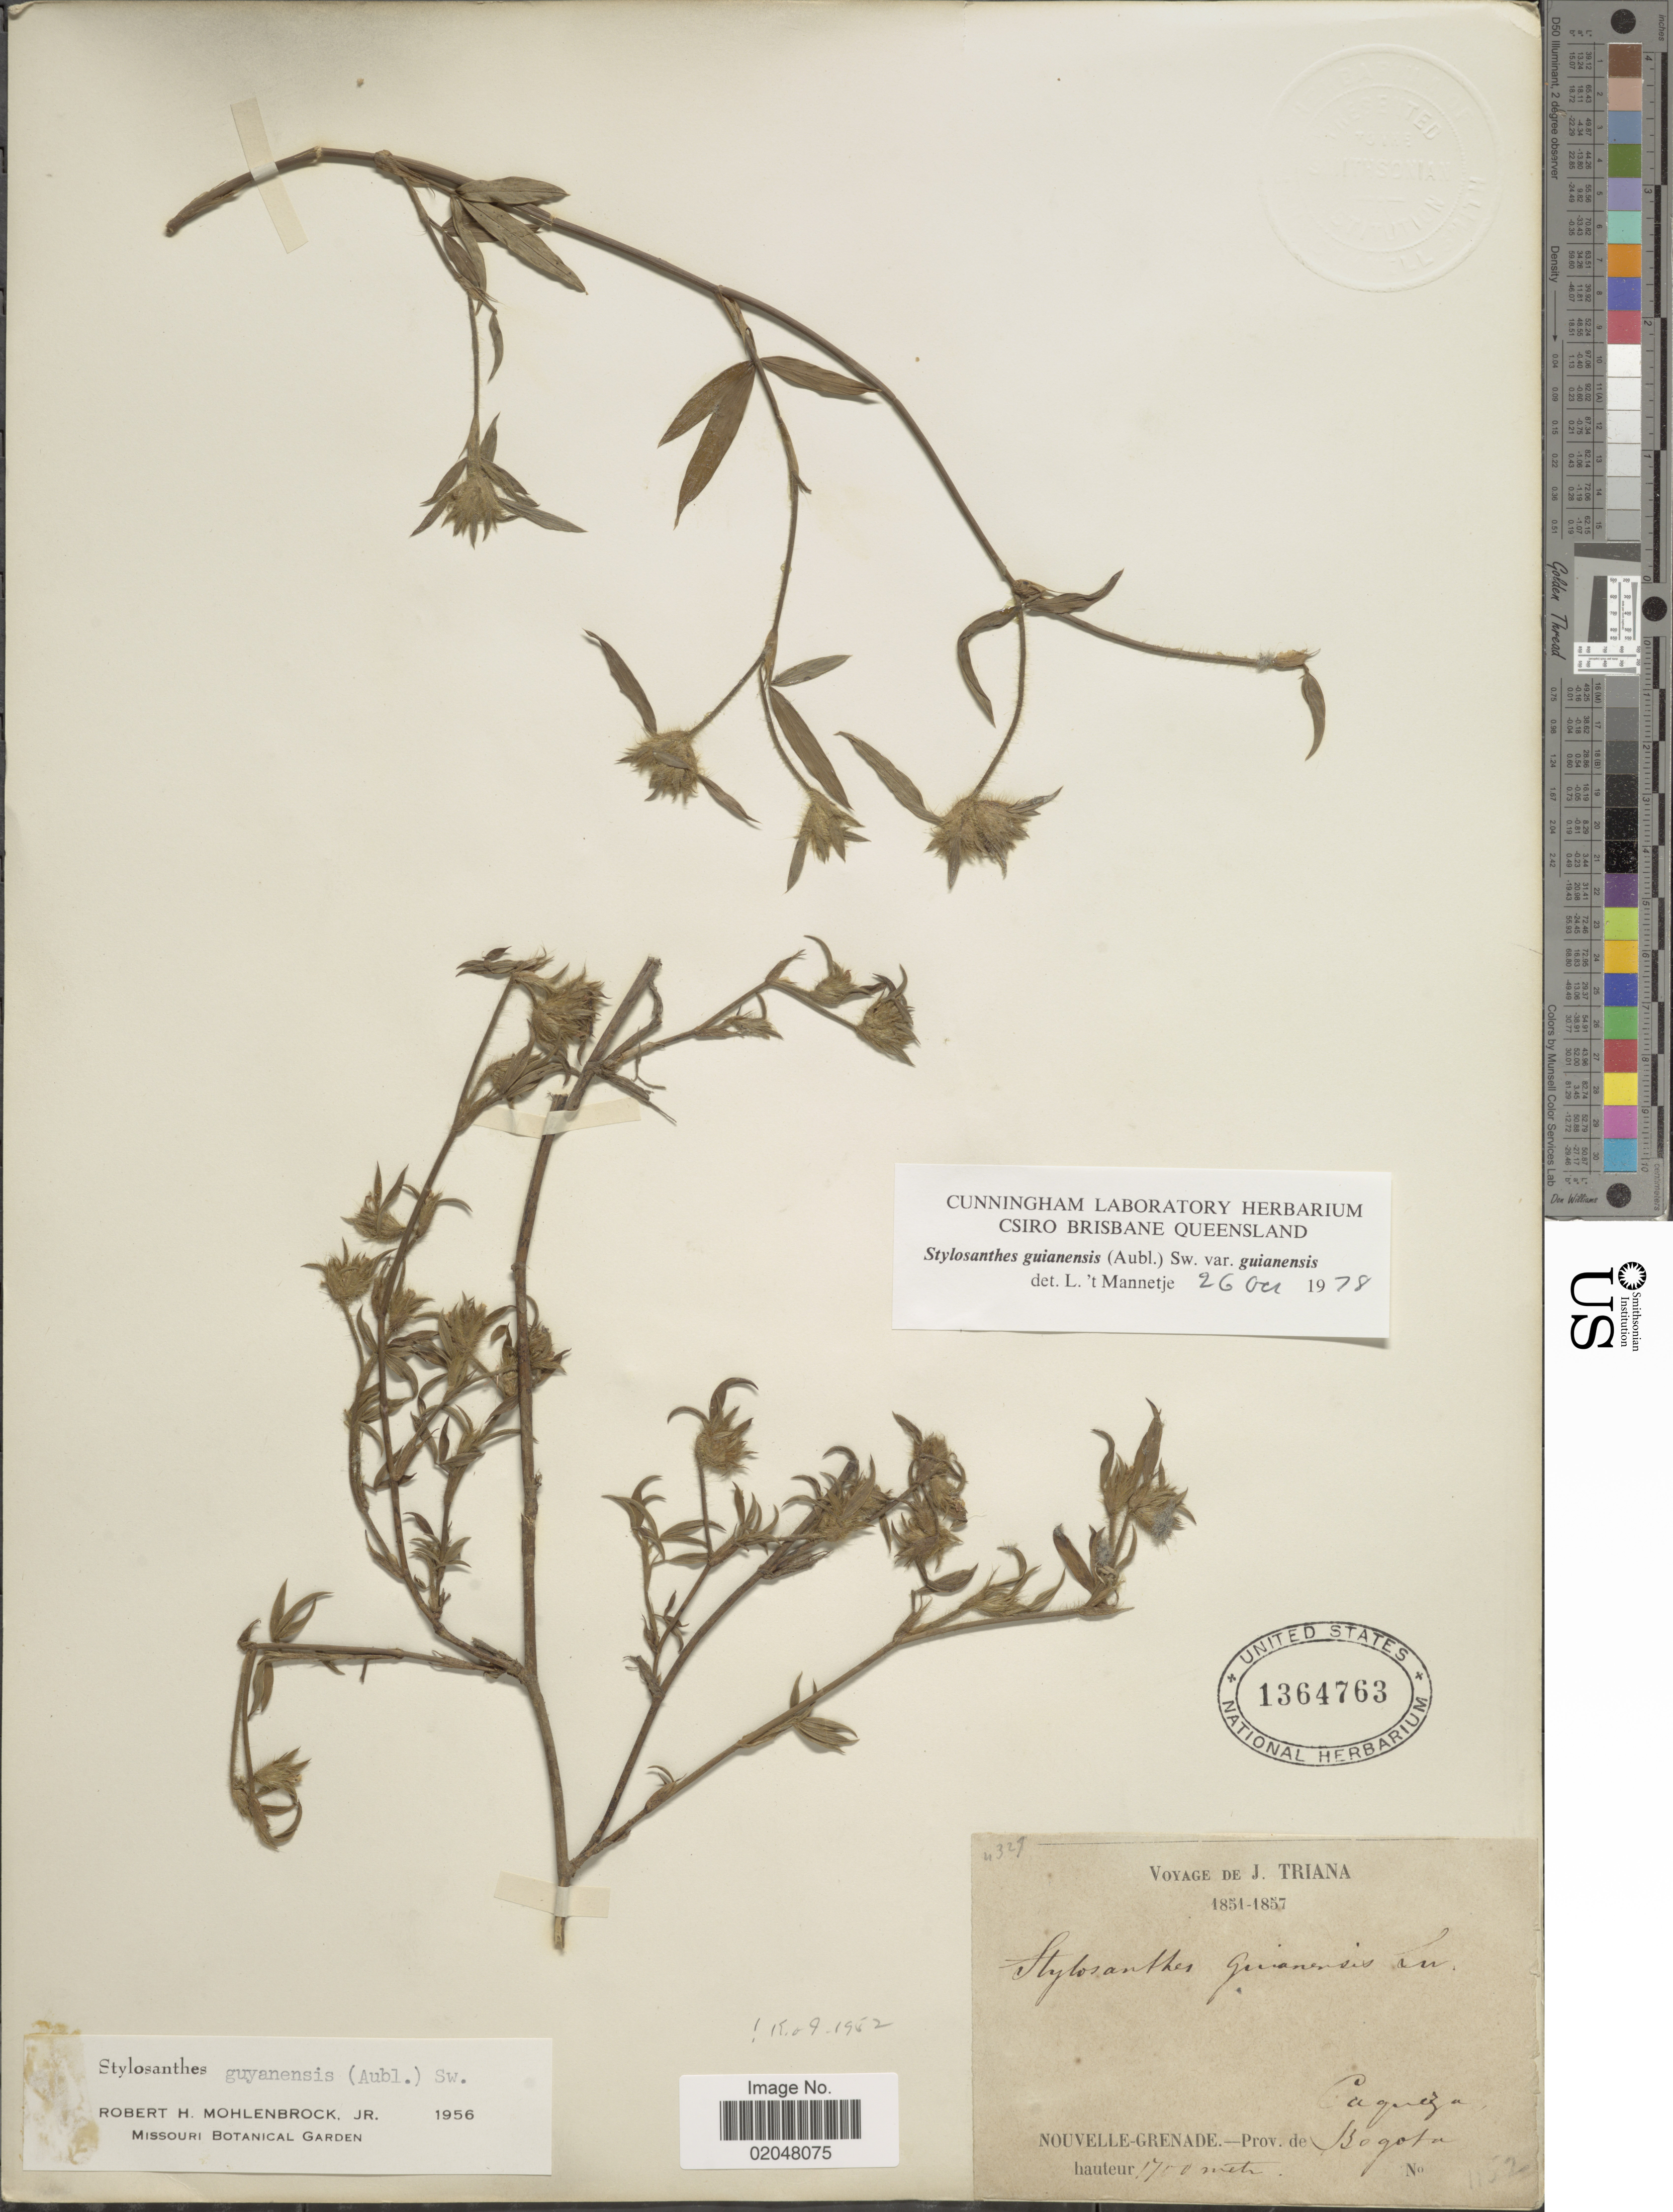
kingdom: Plantae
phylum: Tracheophyta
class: Magnoliopsida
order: Fabales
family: Fabaceae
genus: Stylosanthes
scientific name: Stylosanthes guianensis var. guianensis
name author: (Aubl.) Sw.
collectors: J. Triana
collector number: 4327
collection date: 1854/1857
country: Colombia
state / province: Bogota D.C.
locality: Nouvelle-Grenade- Prov. de Bogota, Caqueza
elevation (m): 1700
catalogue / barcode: US 1364763